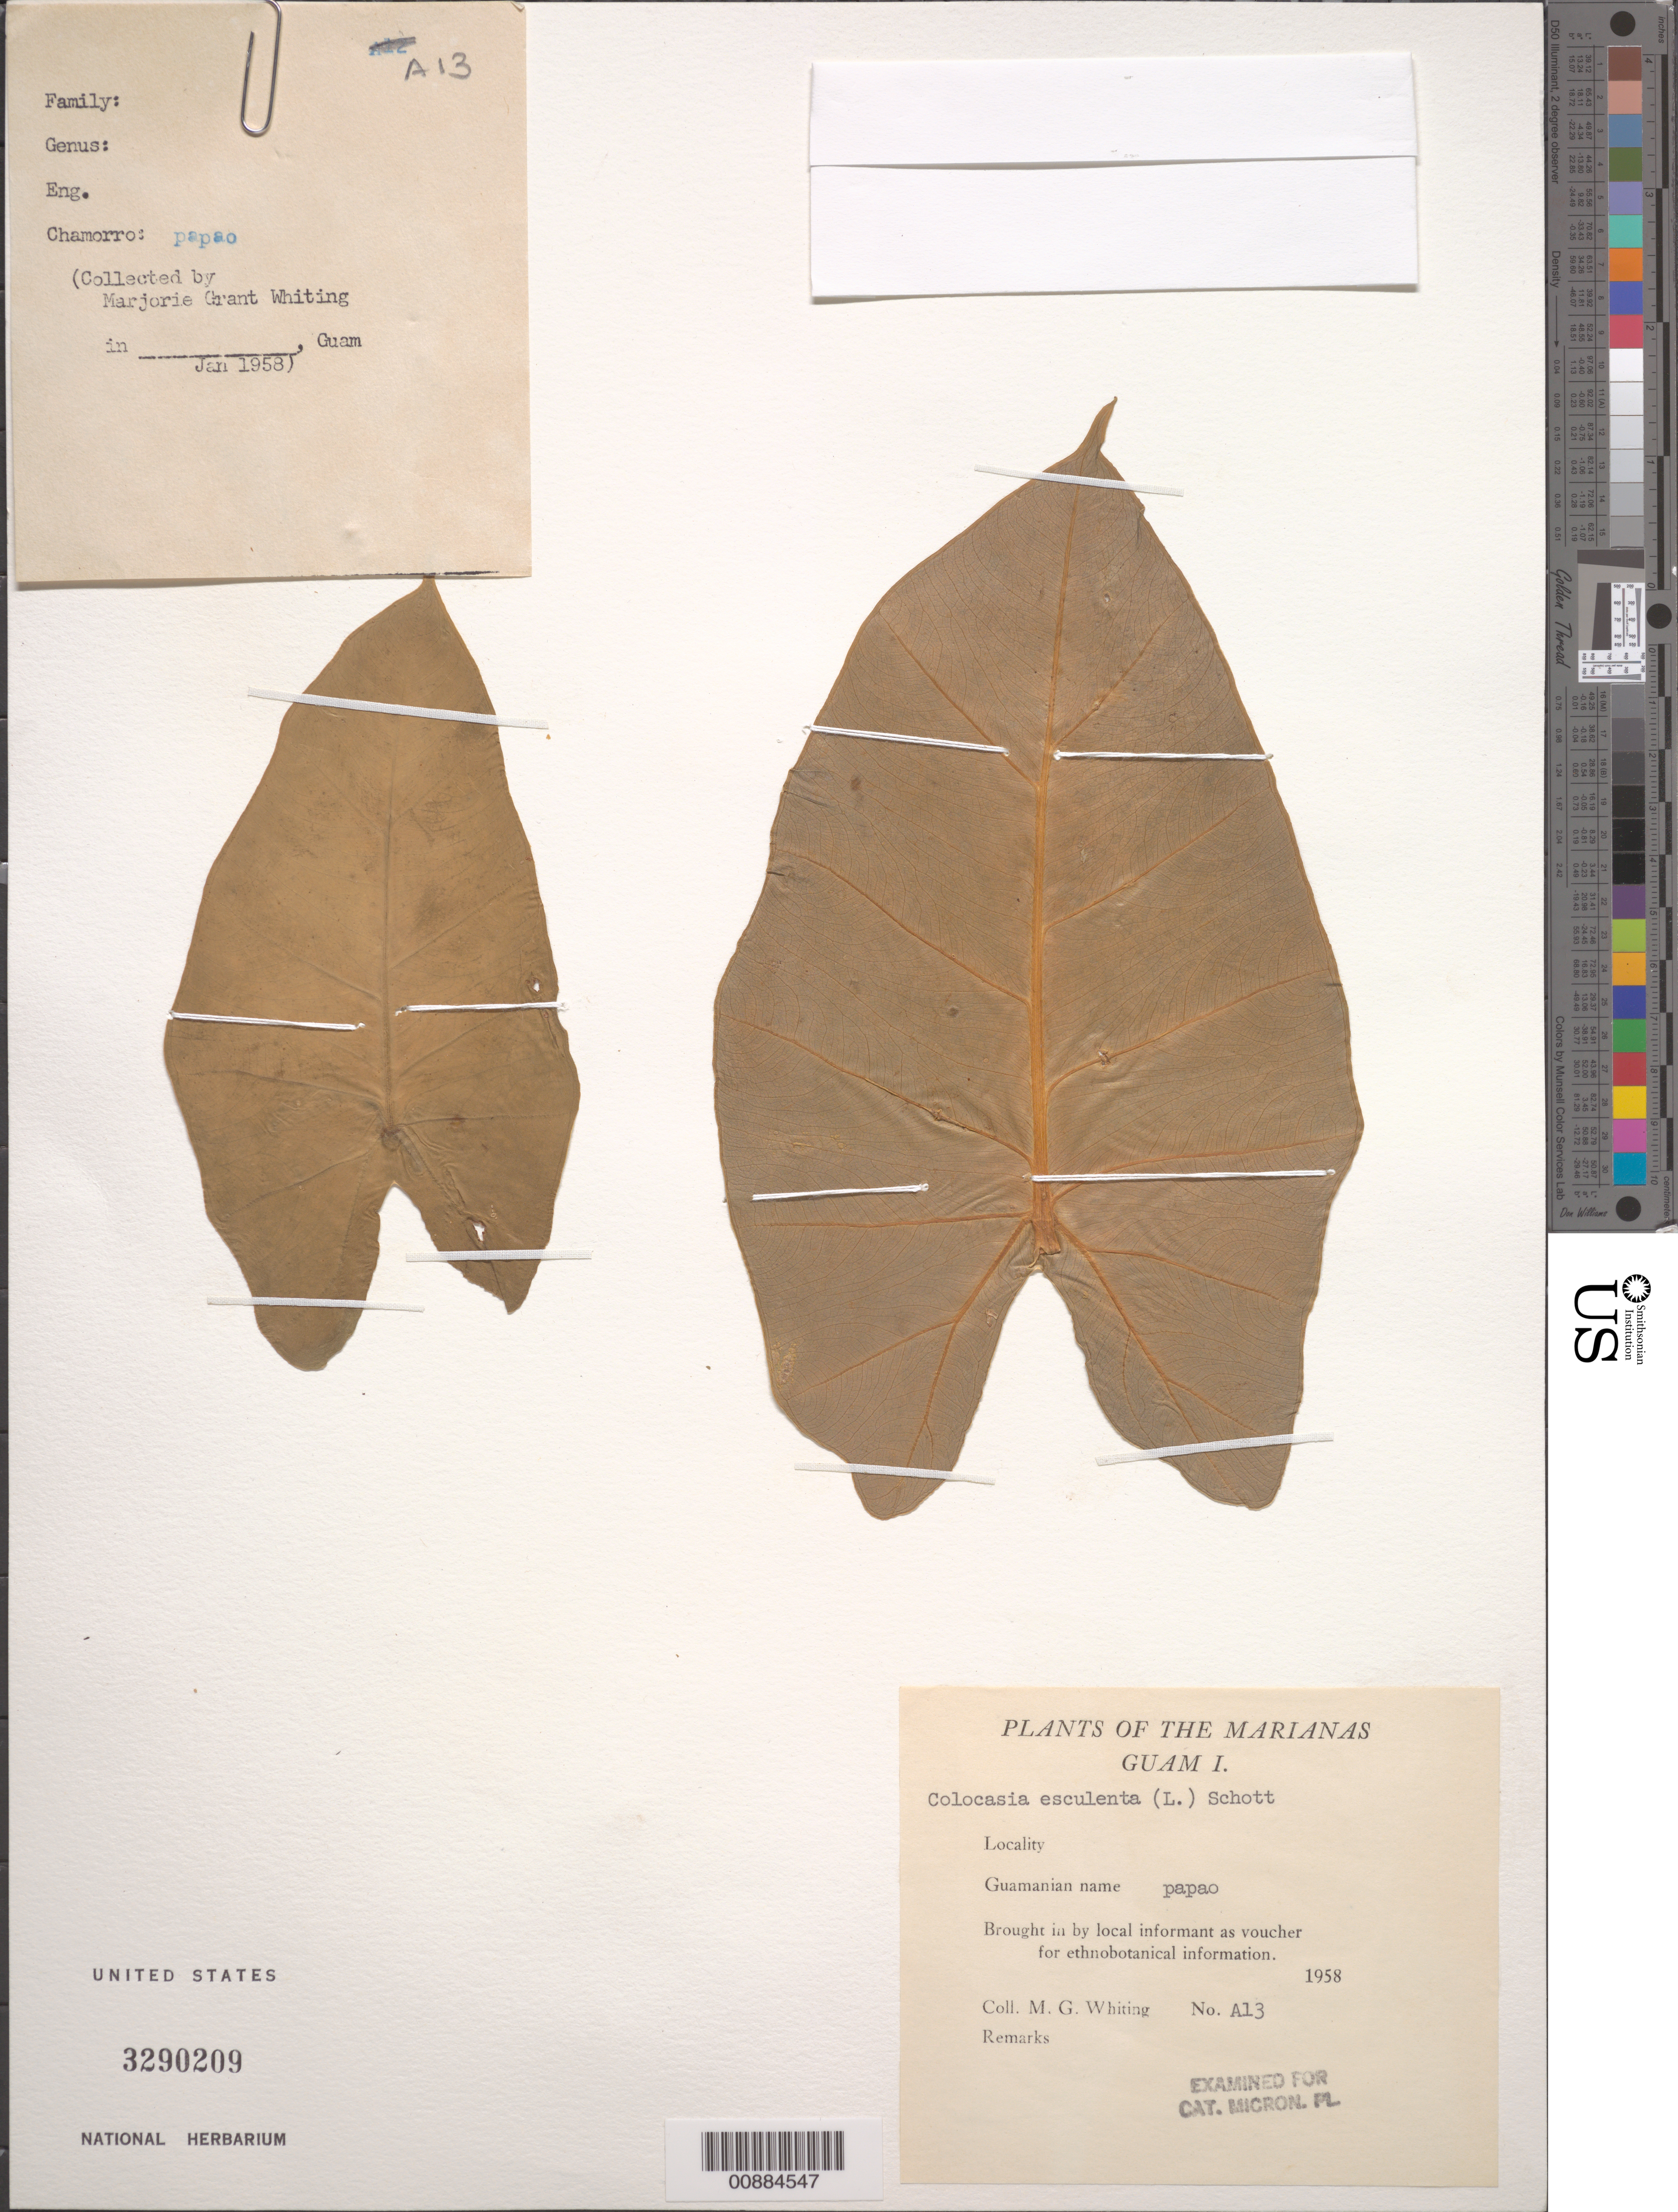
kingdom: Plantae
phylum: Tracheophyta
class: Liliopsida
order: Alismatales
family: Araceae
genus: Colocasia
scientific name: Colocasia esculenta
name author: (L.) Schott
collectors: M. Whiting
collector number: A 13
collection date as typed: Jan 1958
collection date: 1958-01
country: Guam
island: Guam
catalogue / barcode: US 3290209